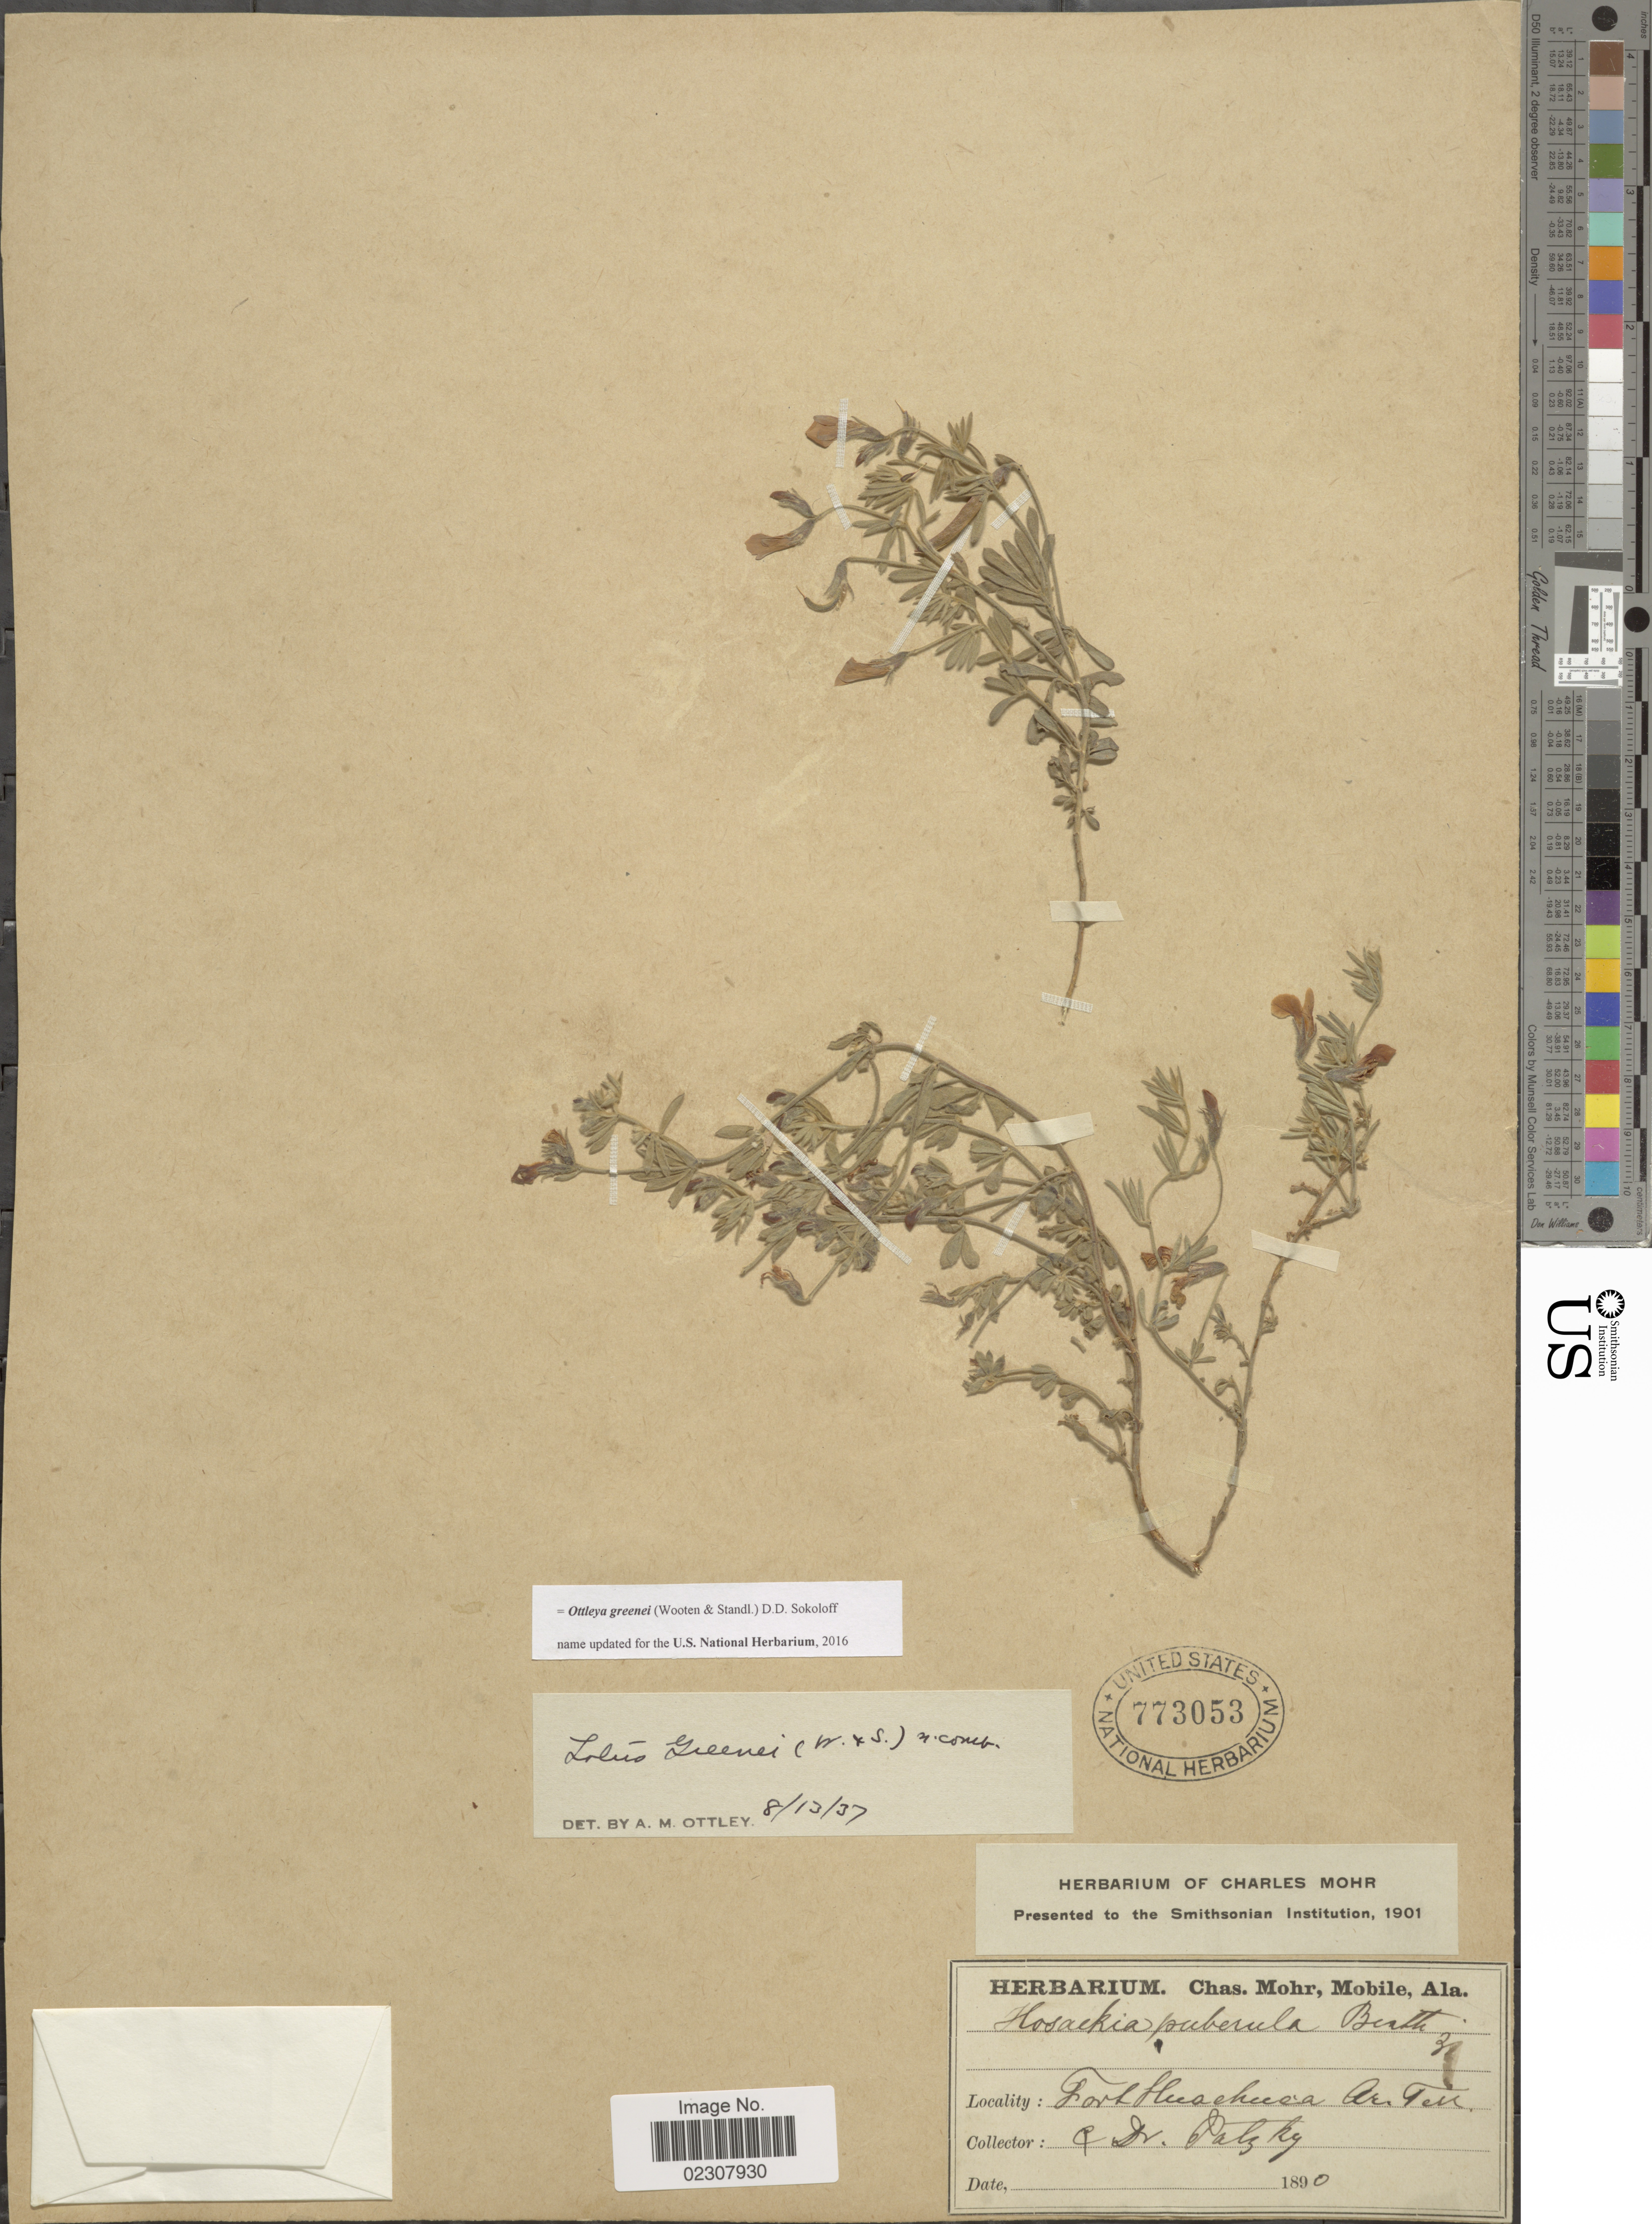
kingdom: Plantae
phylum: Tracheophyta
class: Magnoliopsida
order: Fabales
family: Fabaceae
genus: Ottleya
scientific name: Ottleya greenei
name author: (Wooten & Standl.) D.D. Sokoloff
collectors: -. Patzky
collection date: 1890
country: United States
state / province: Arizona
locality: Fort Huachuca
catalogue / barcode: US 773053